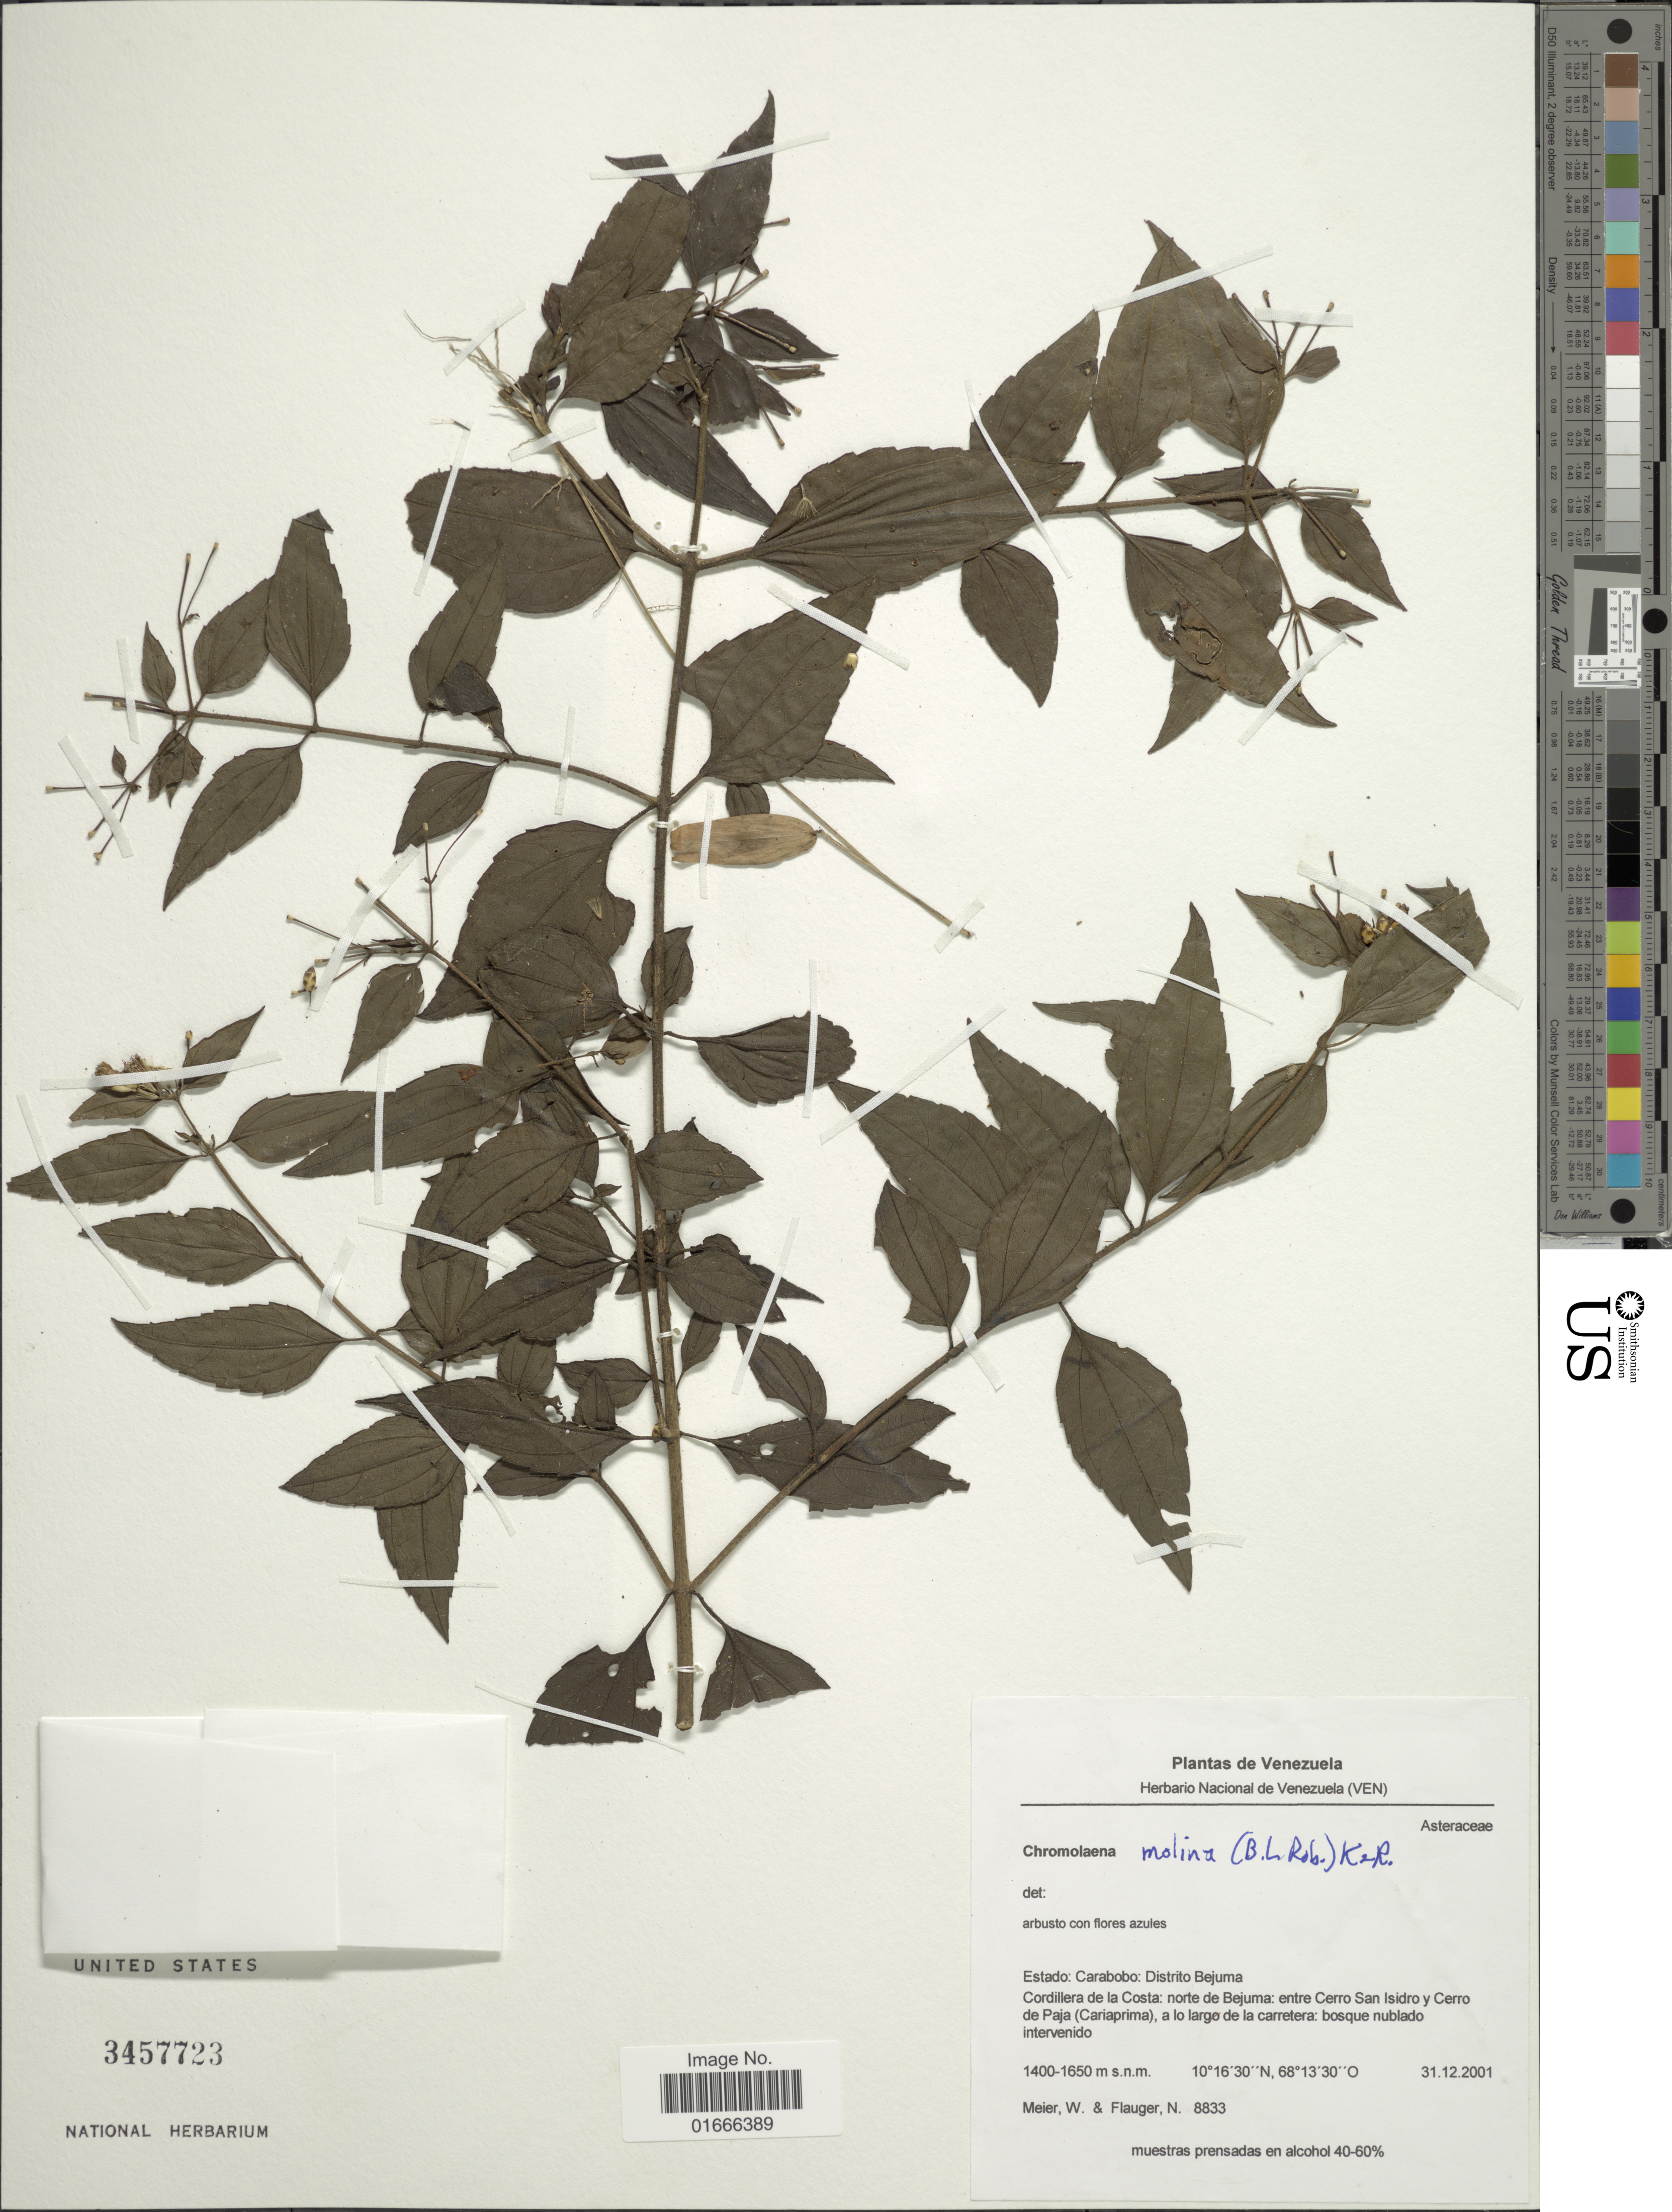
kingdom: Plantae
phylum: Tracheophyta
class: Magnoliopsida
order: Asterales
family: Asteraceae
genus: Chromolaena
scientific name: Chromolaena molina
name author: (B.L. Rob.) R.M. King & H. Rob.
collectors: W. Meier & N. Flauger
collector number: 8833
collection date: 2001-12-31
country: Venezuela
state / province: Carabobo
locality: Distrito Bejuma, Cordillera de la Costa, norte de Bejuma, entre Cerro San Isidro y Cerro de Paja (Cariaprima)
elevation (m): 1400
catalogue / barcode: US 3457723